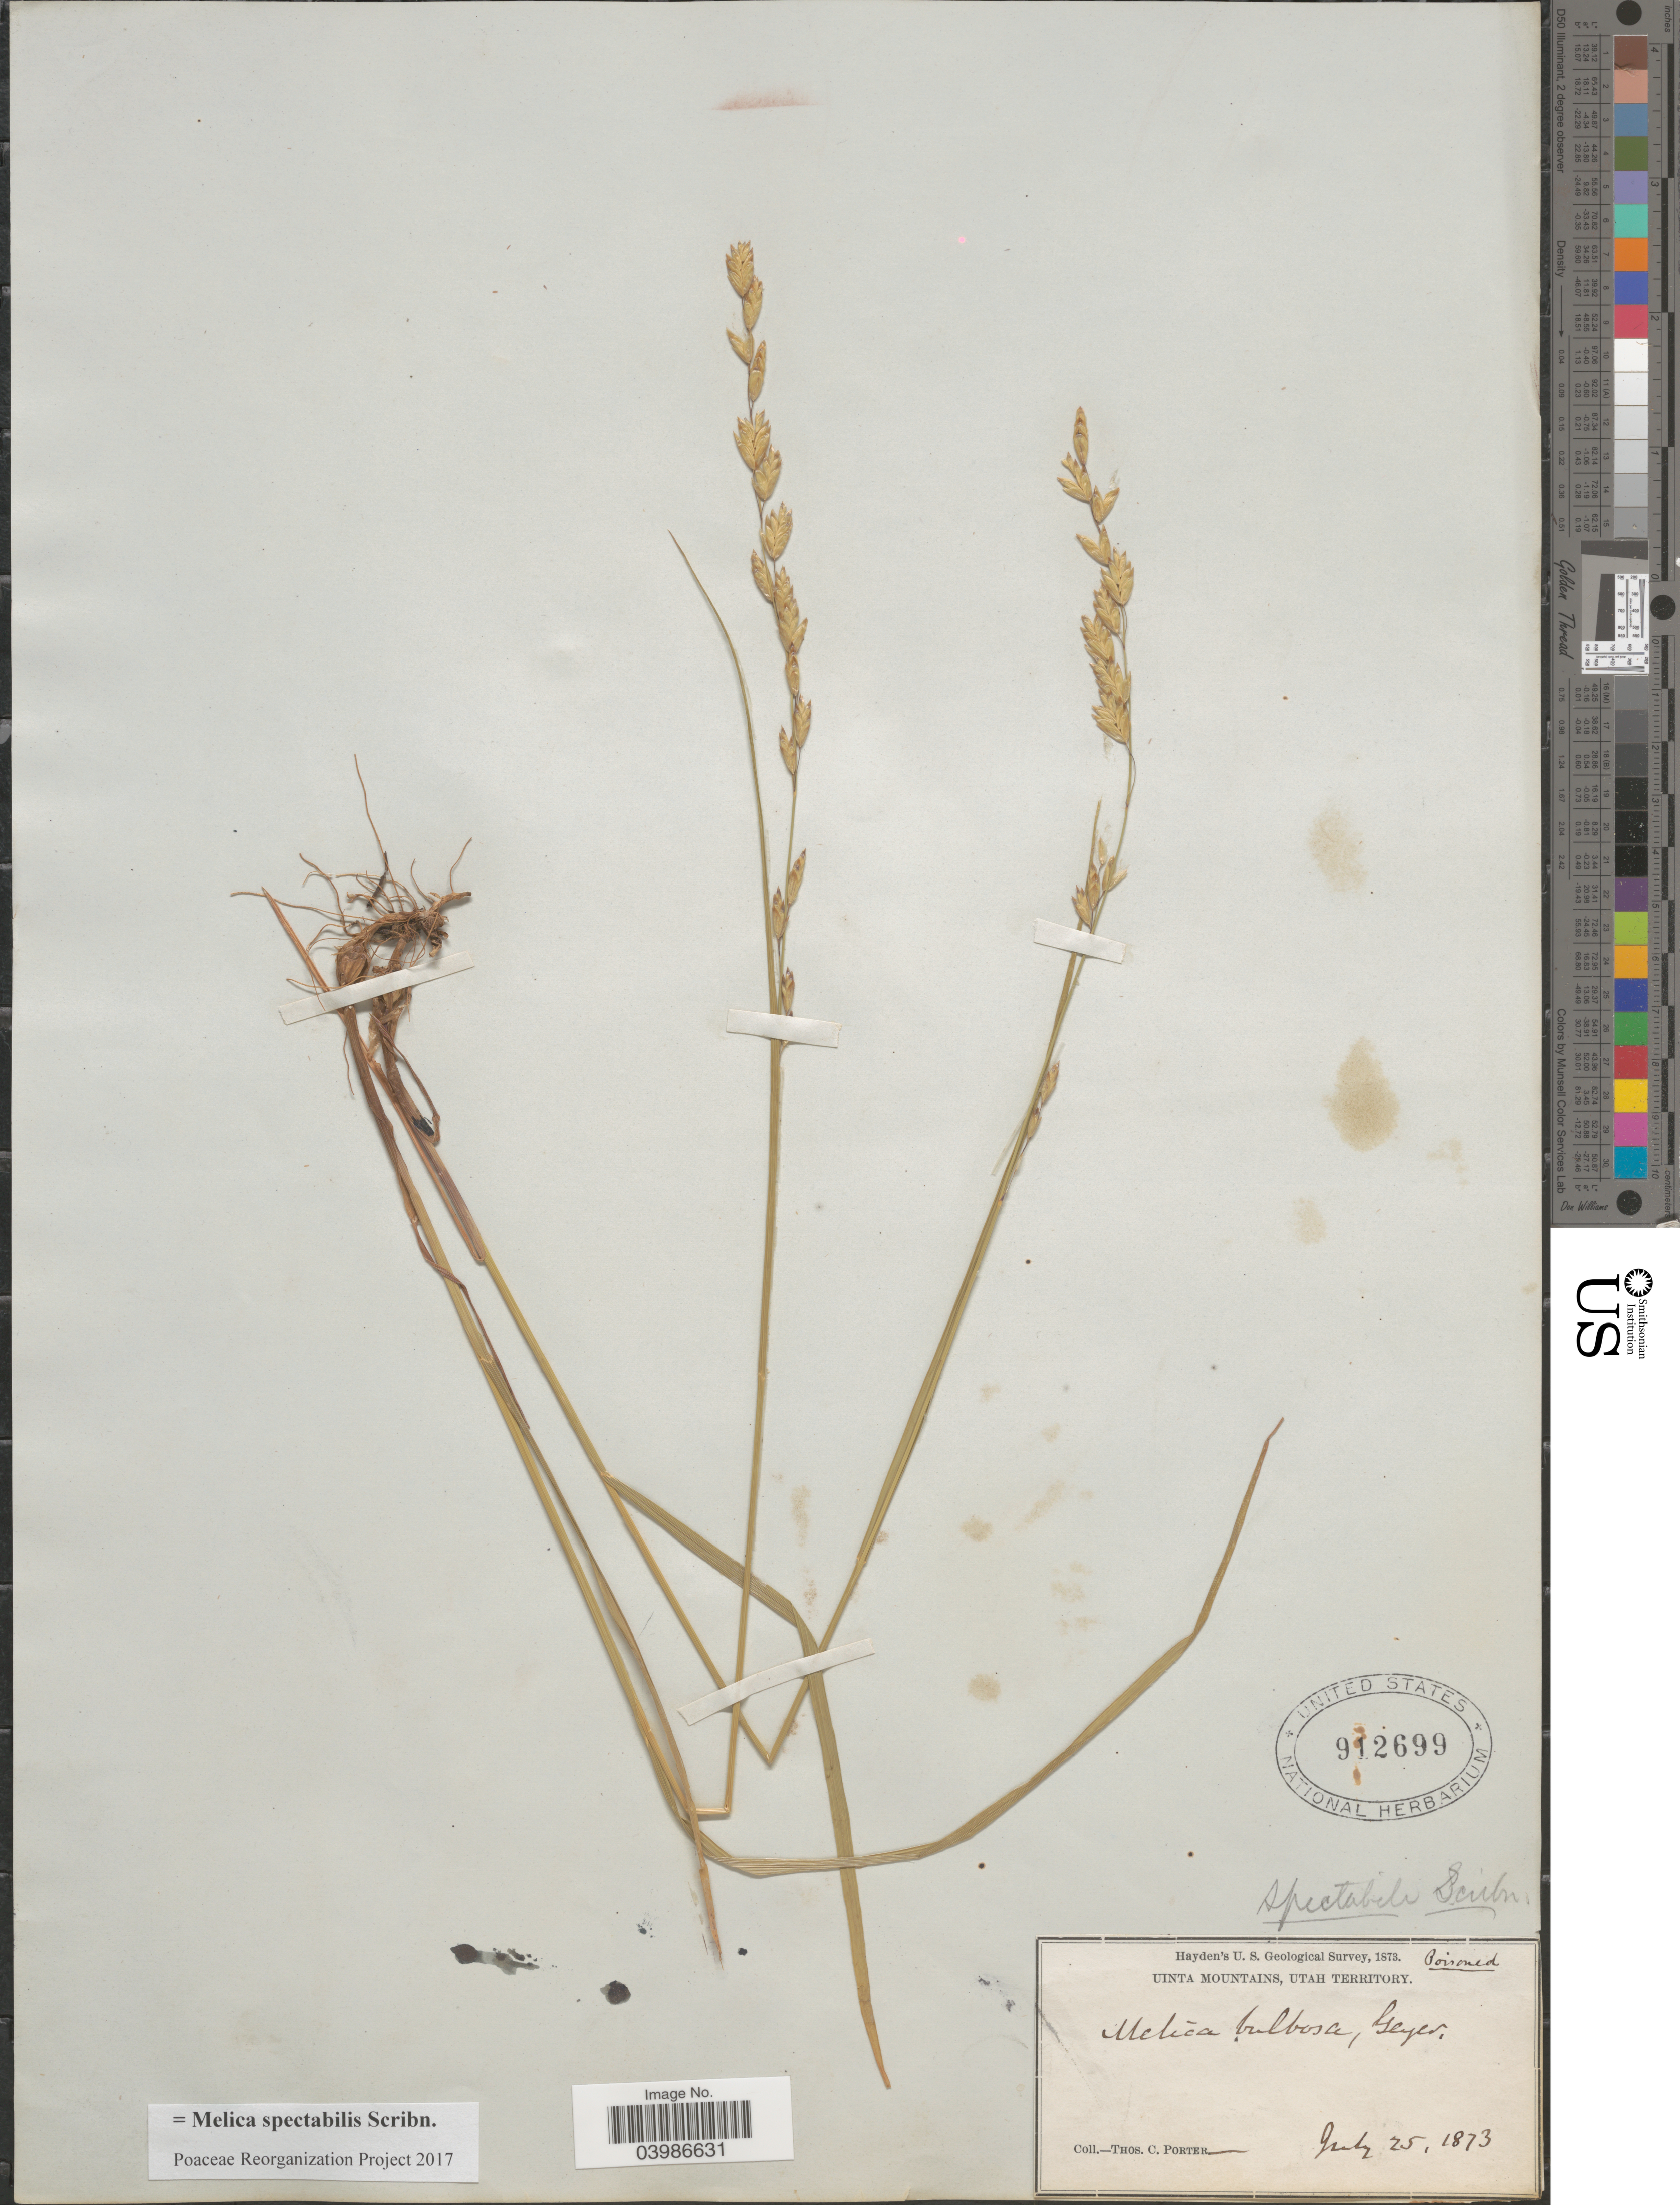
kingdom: Plantae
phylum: Tracheophyta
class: Liliopsida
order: Poales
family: Poaceae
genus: Melica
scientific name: Melica spectabilis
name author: Scribn.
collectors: T. Porter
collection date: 1873-07-25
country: United States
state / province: Utah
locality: Uinta Mountains, Utah Territory.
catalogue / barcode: US 912699